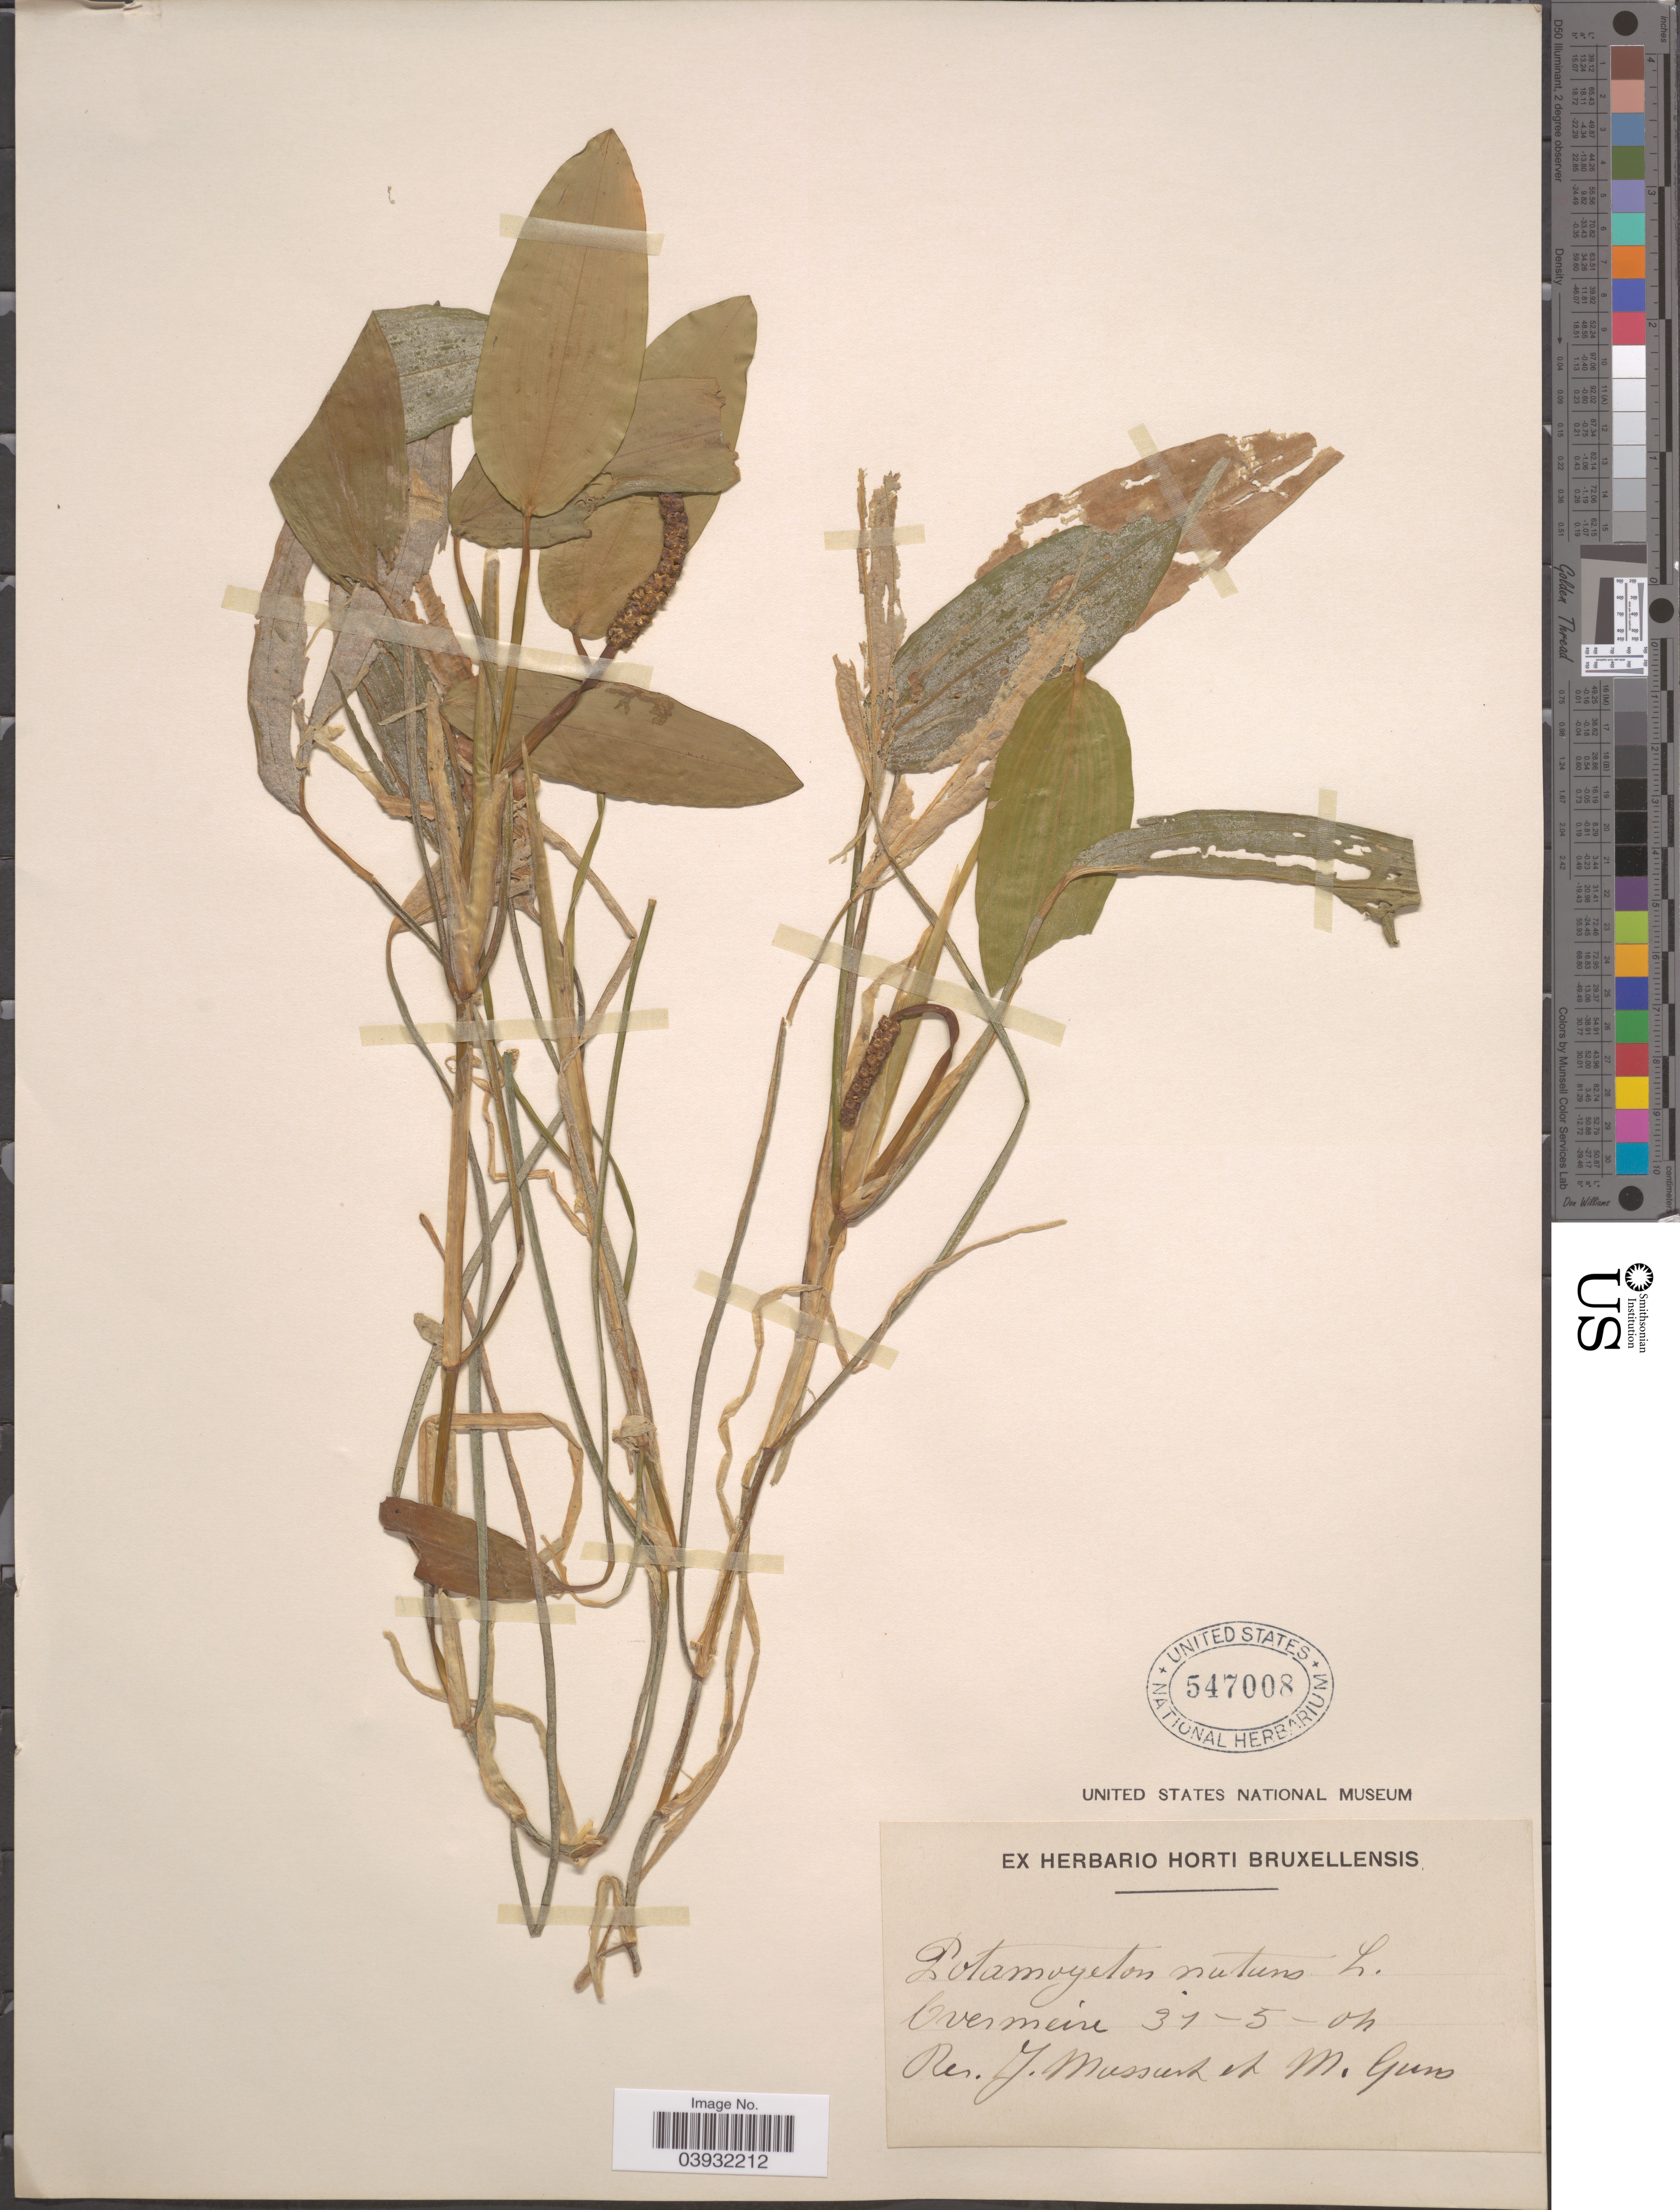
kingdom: Plantae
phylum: Tracheophyta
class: Liliopsida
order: Alismatales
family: Potamogetonaceae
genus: Potamogeton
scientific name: Potamogeton malaianus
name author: Miq.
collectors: Collector illegible & M. Guno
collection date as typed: Transcribed d/m/y: 31/5/2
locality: Overmeire. [interpreted]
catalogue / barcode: US 547008